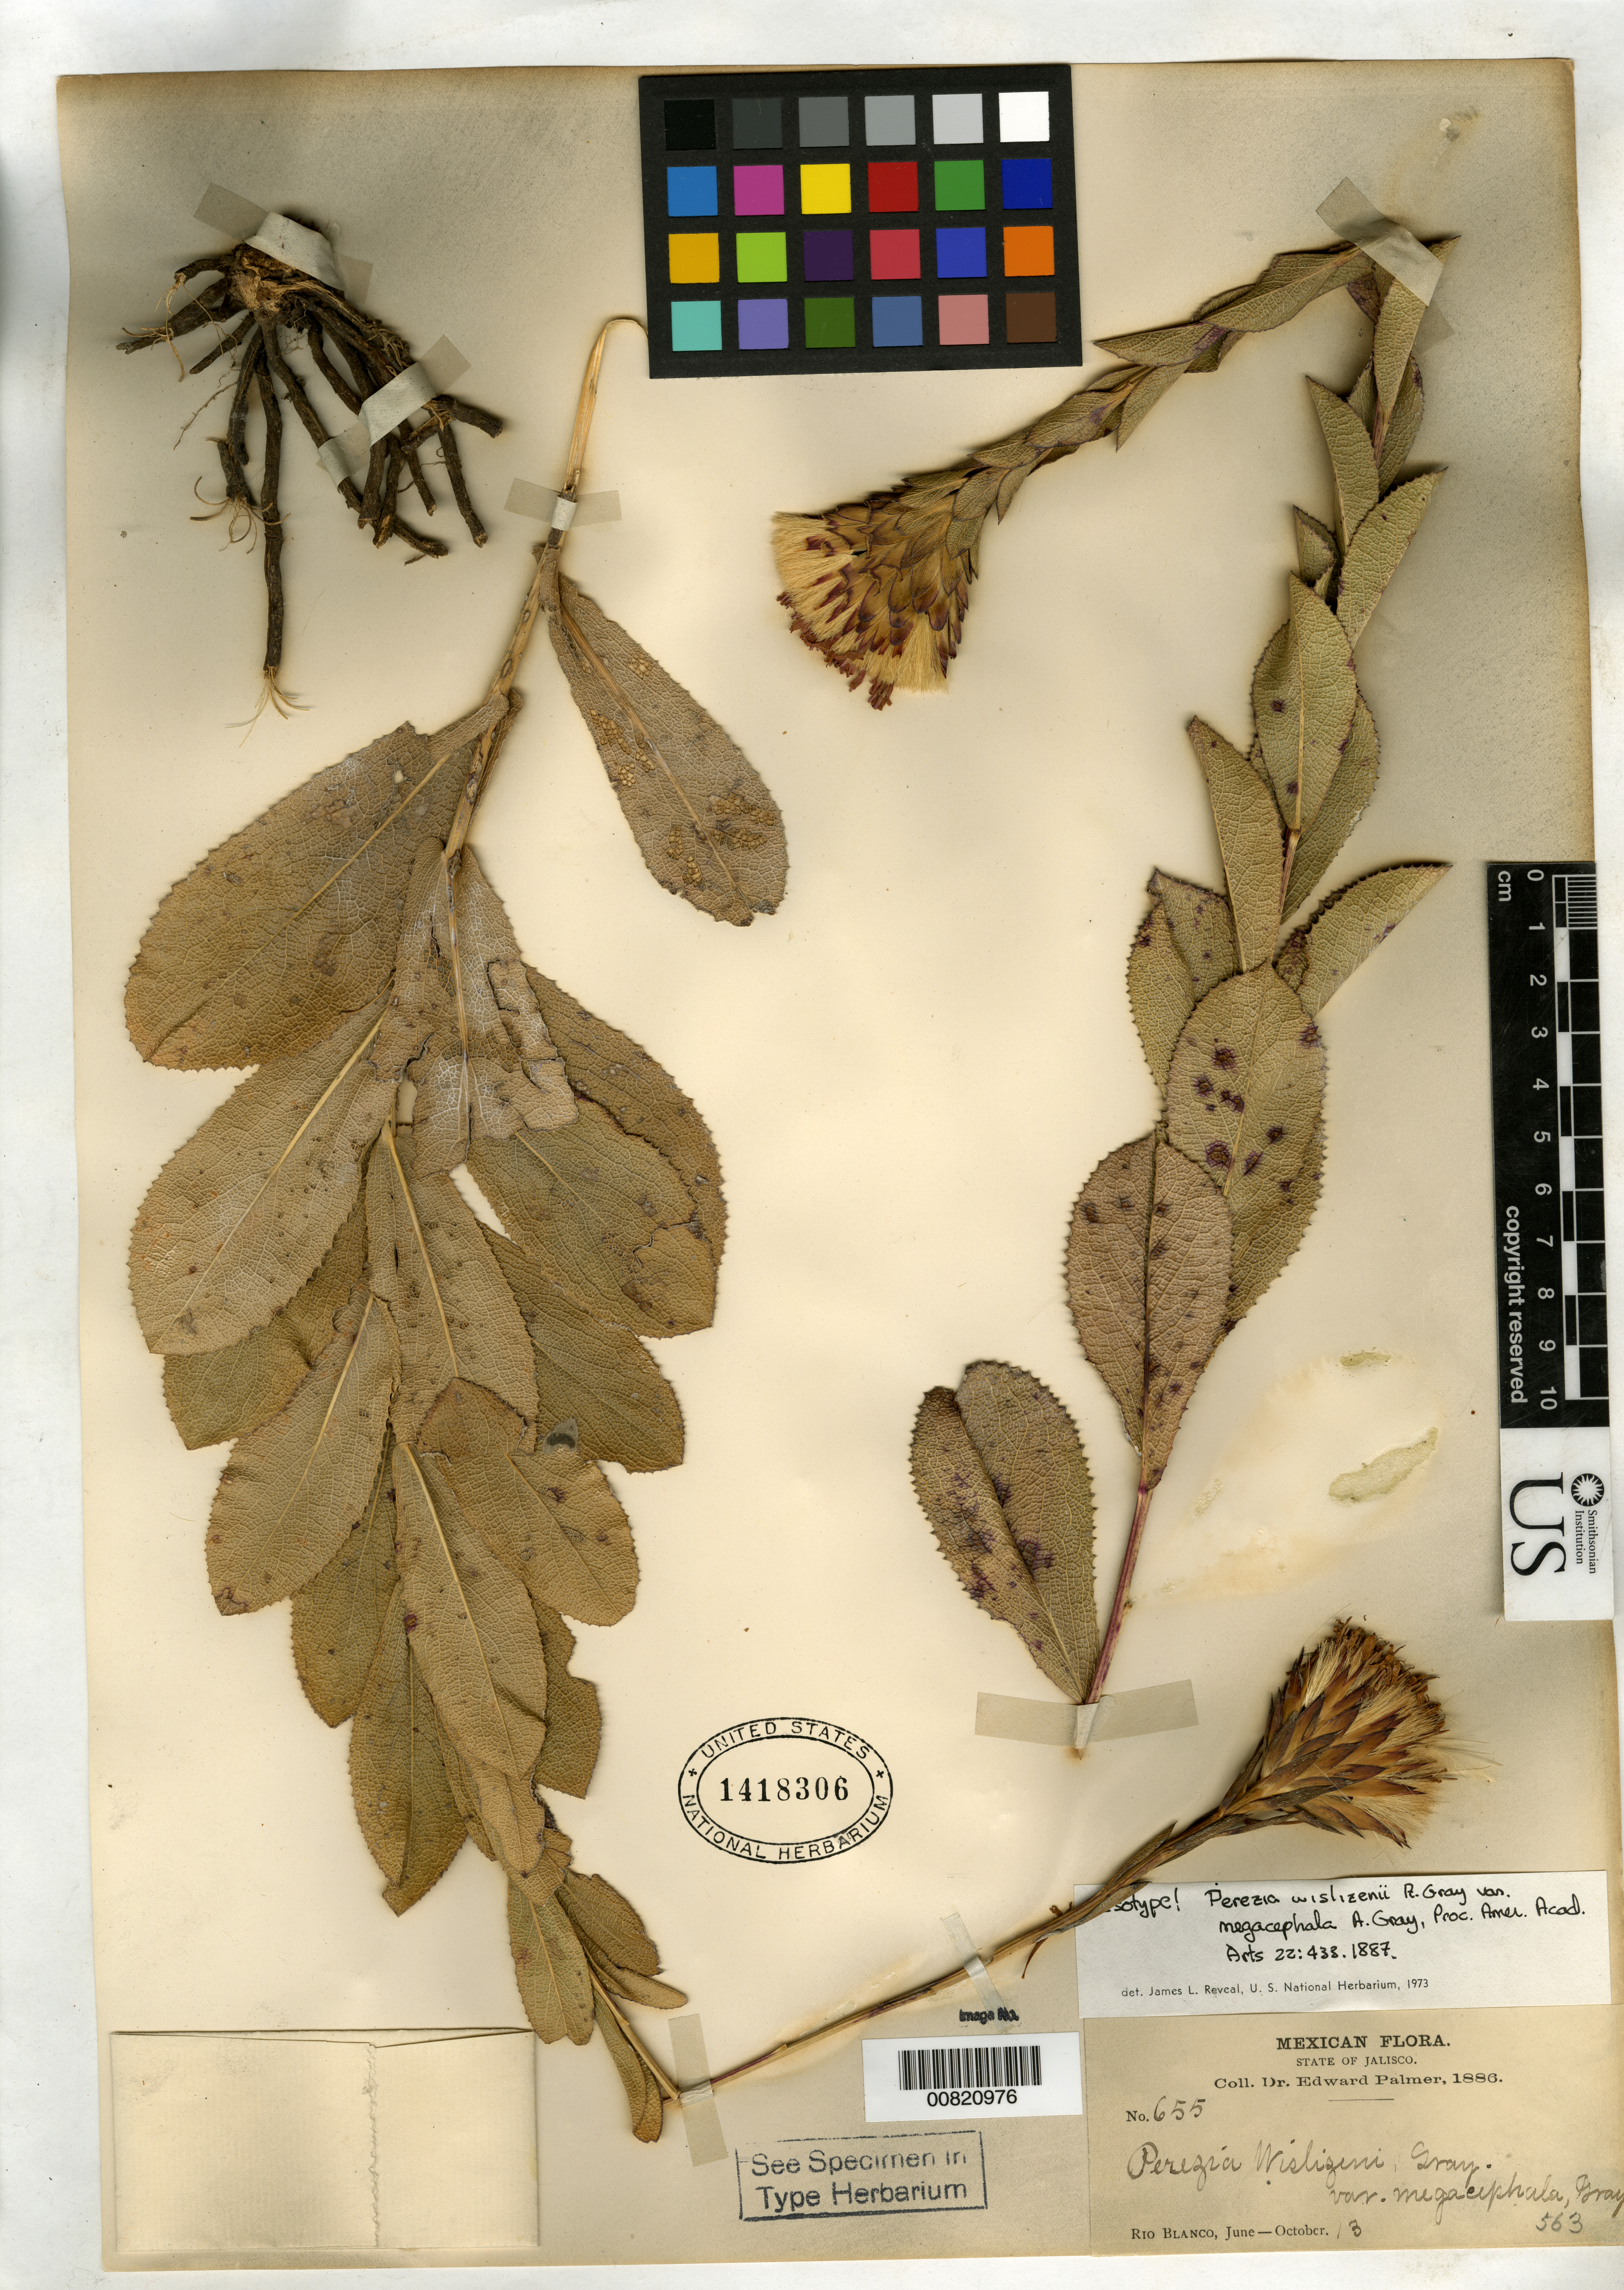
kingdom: Plantae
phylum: Tracheophyta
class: Magnoliopsida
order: Asterales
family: Asteraceae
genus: Perezia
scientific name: Perezia wislizenii var. megacephala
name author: A. Gray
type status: Isotype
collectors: E. Palmer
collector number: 655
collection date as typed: Jun 1886 to -- Oct 1886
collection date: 1886-06/1886-10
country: Mexico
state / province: Jalisco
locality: Río Blanco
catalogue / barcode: US 1418306